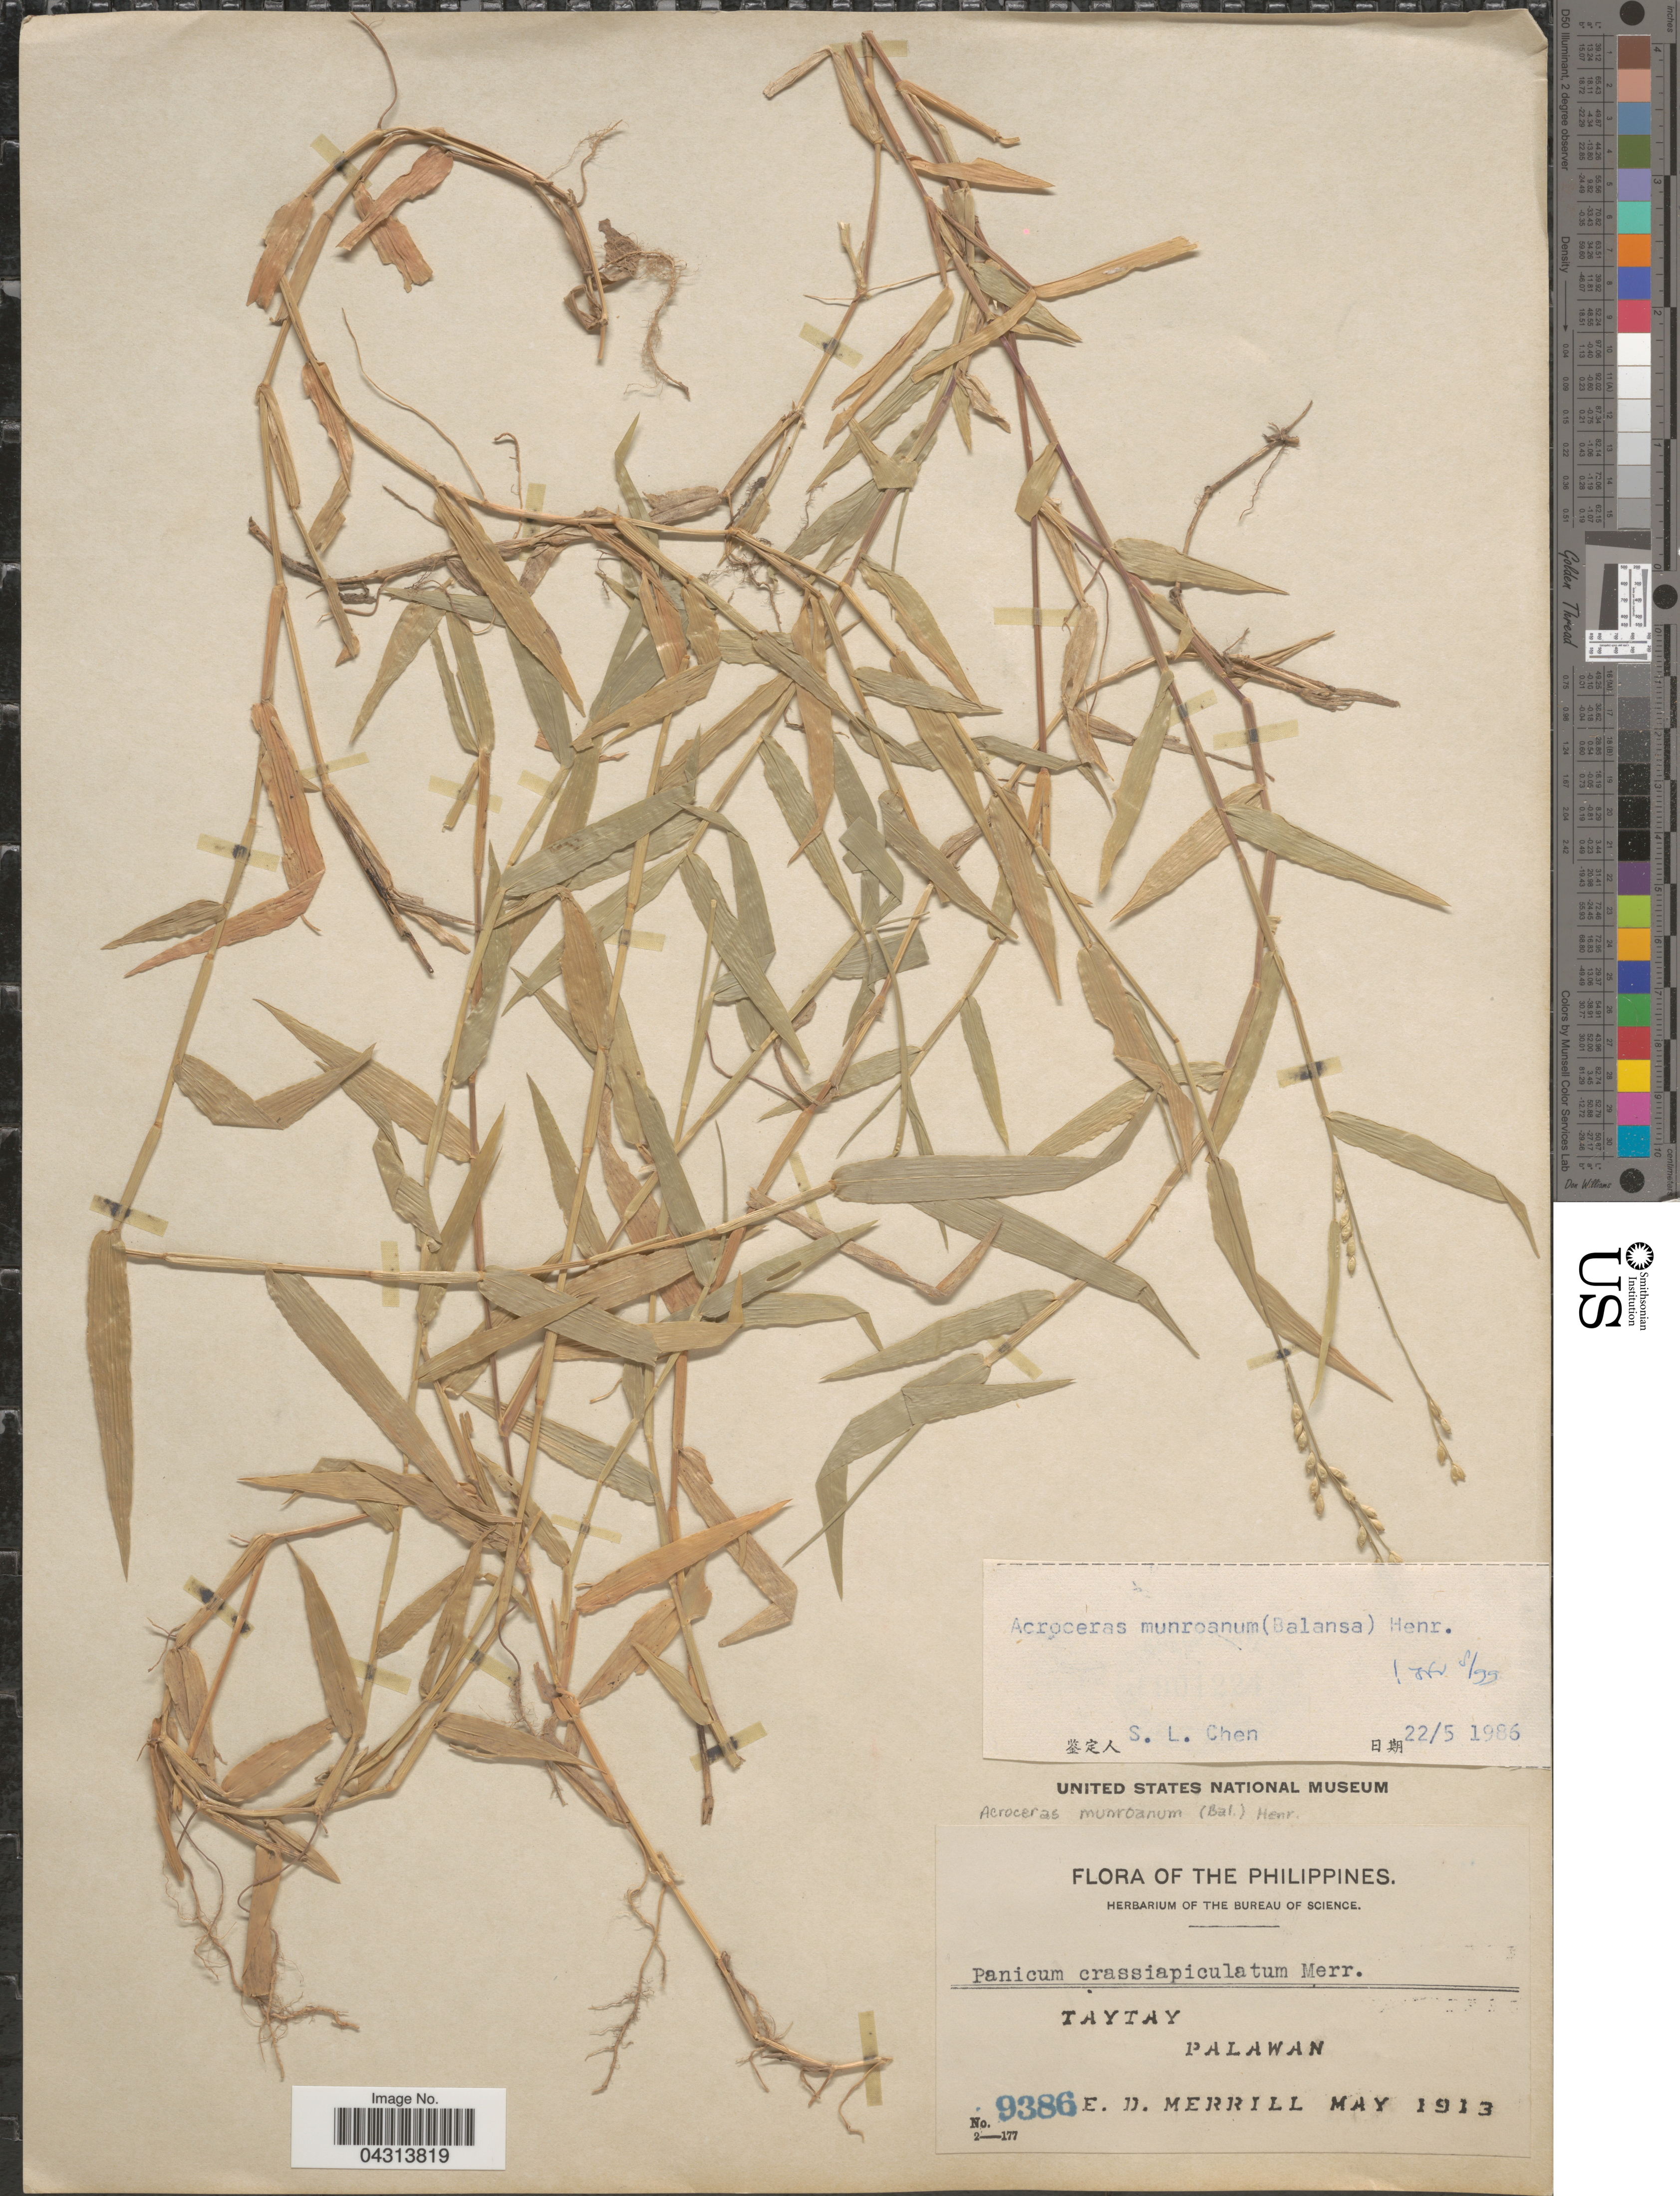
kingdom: Plantae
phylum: Tracheophyta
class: Liliopsida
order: Poales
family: Poaceae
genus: Acroceras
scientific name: Acroceras munroanum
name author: (Steud.) Henr.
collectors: E. D. Merrill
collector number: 9386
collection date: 1913-05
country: Philippines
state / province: Mimaropa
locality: Taytay.